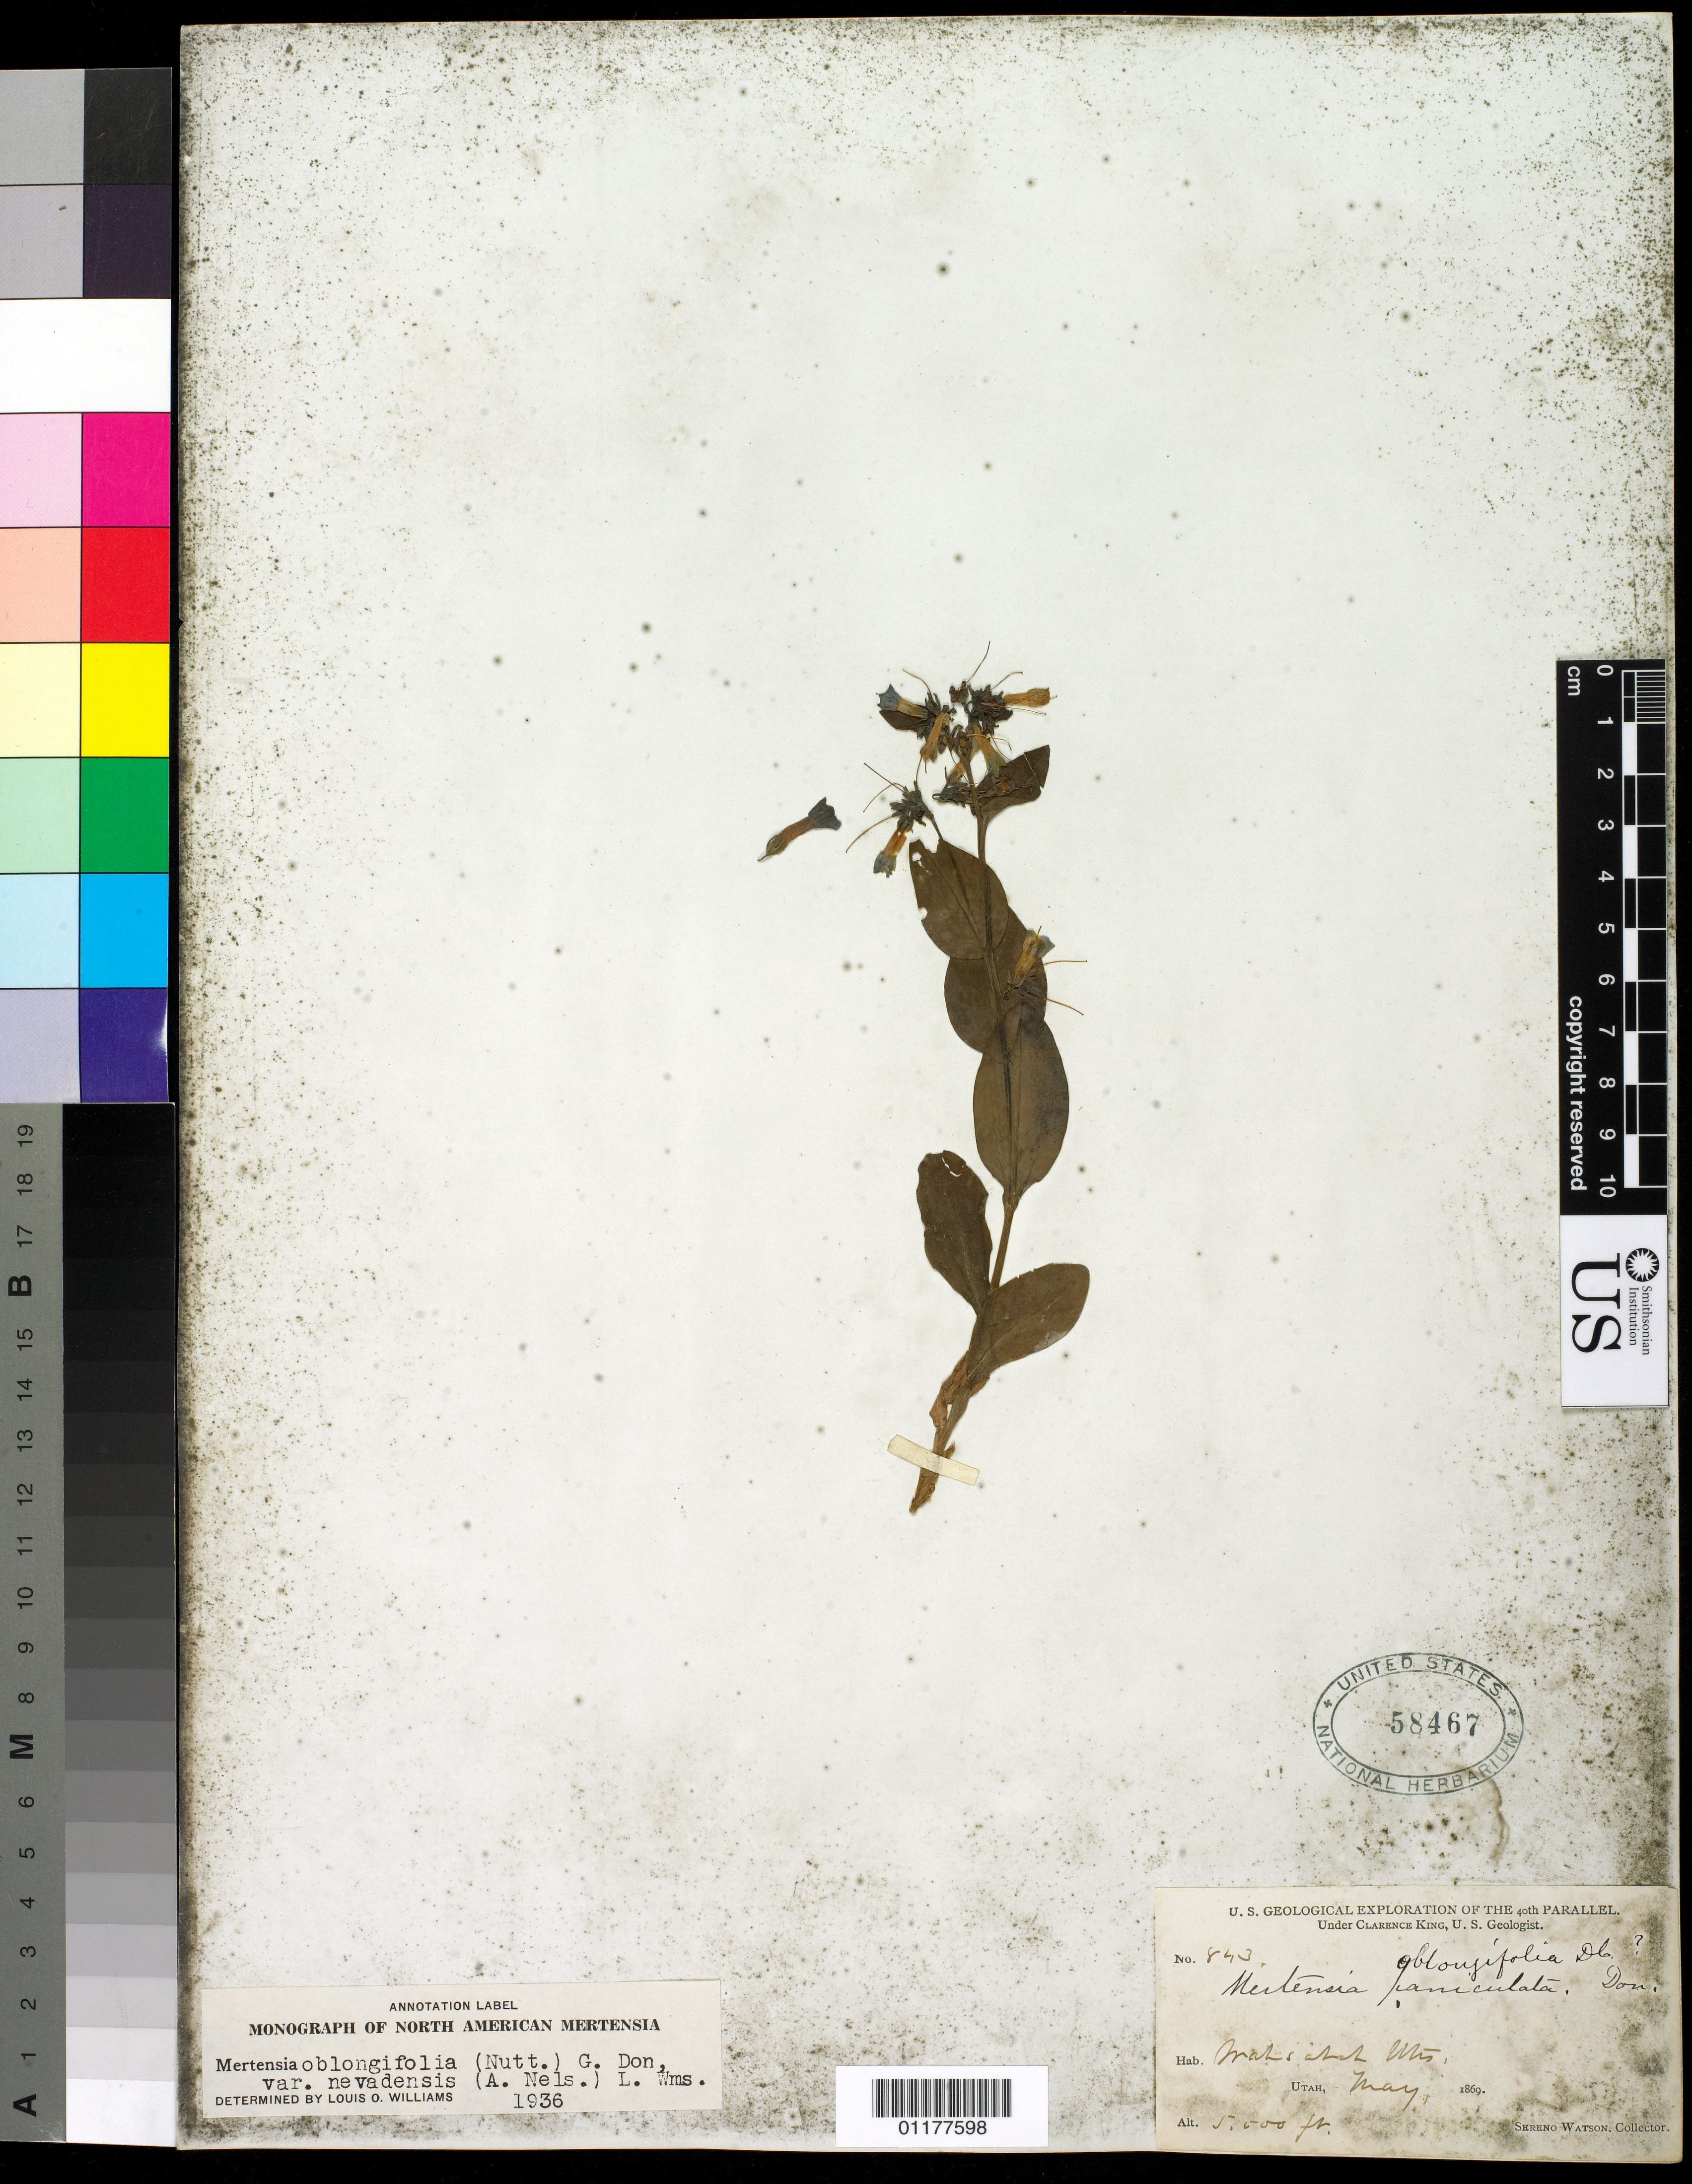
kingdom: Plantae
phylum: Tracheophyta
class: Magnoliopsida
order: Boraginales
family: Boraginaceae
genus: Mertensia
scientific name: Mertensia oblongifolia var. nevadensis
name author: (A. Nelson) L.O. Williams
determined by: Williams, Louis O.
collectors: S. Watson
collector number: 843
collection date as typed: May 1869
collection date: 1869-05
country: United States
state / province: Utah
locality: Wasatch Mts.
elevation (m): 1524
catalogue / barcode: US 58467